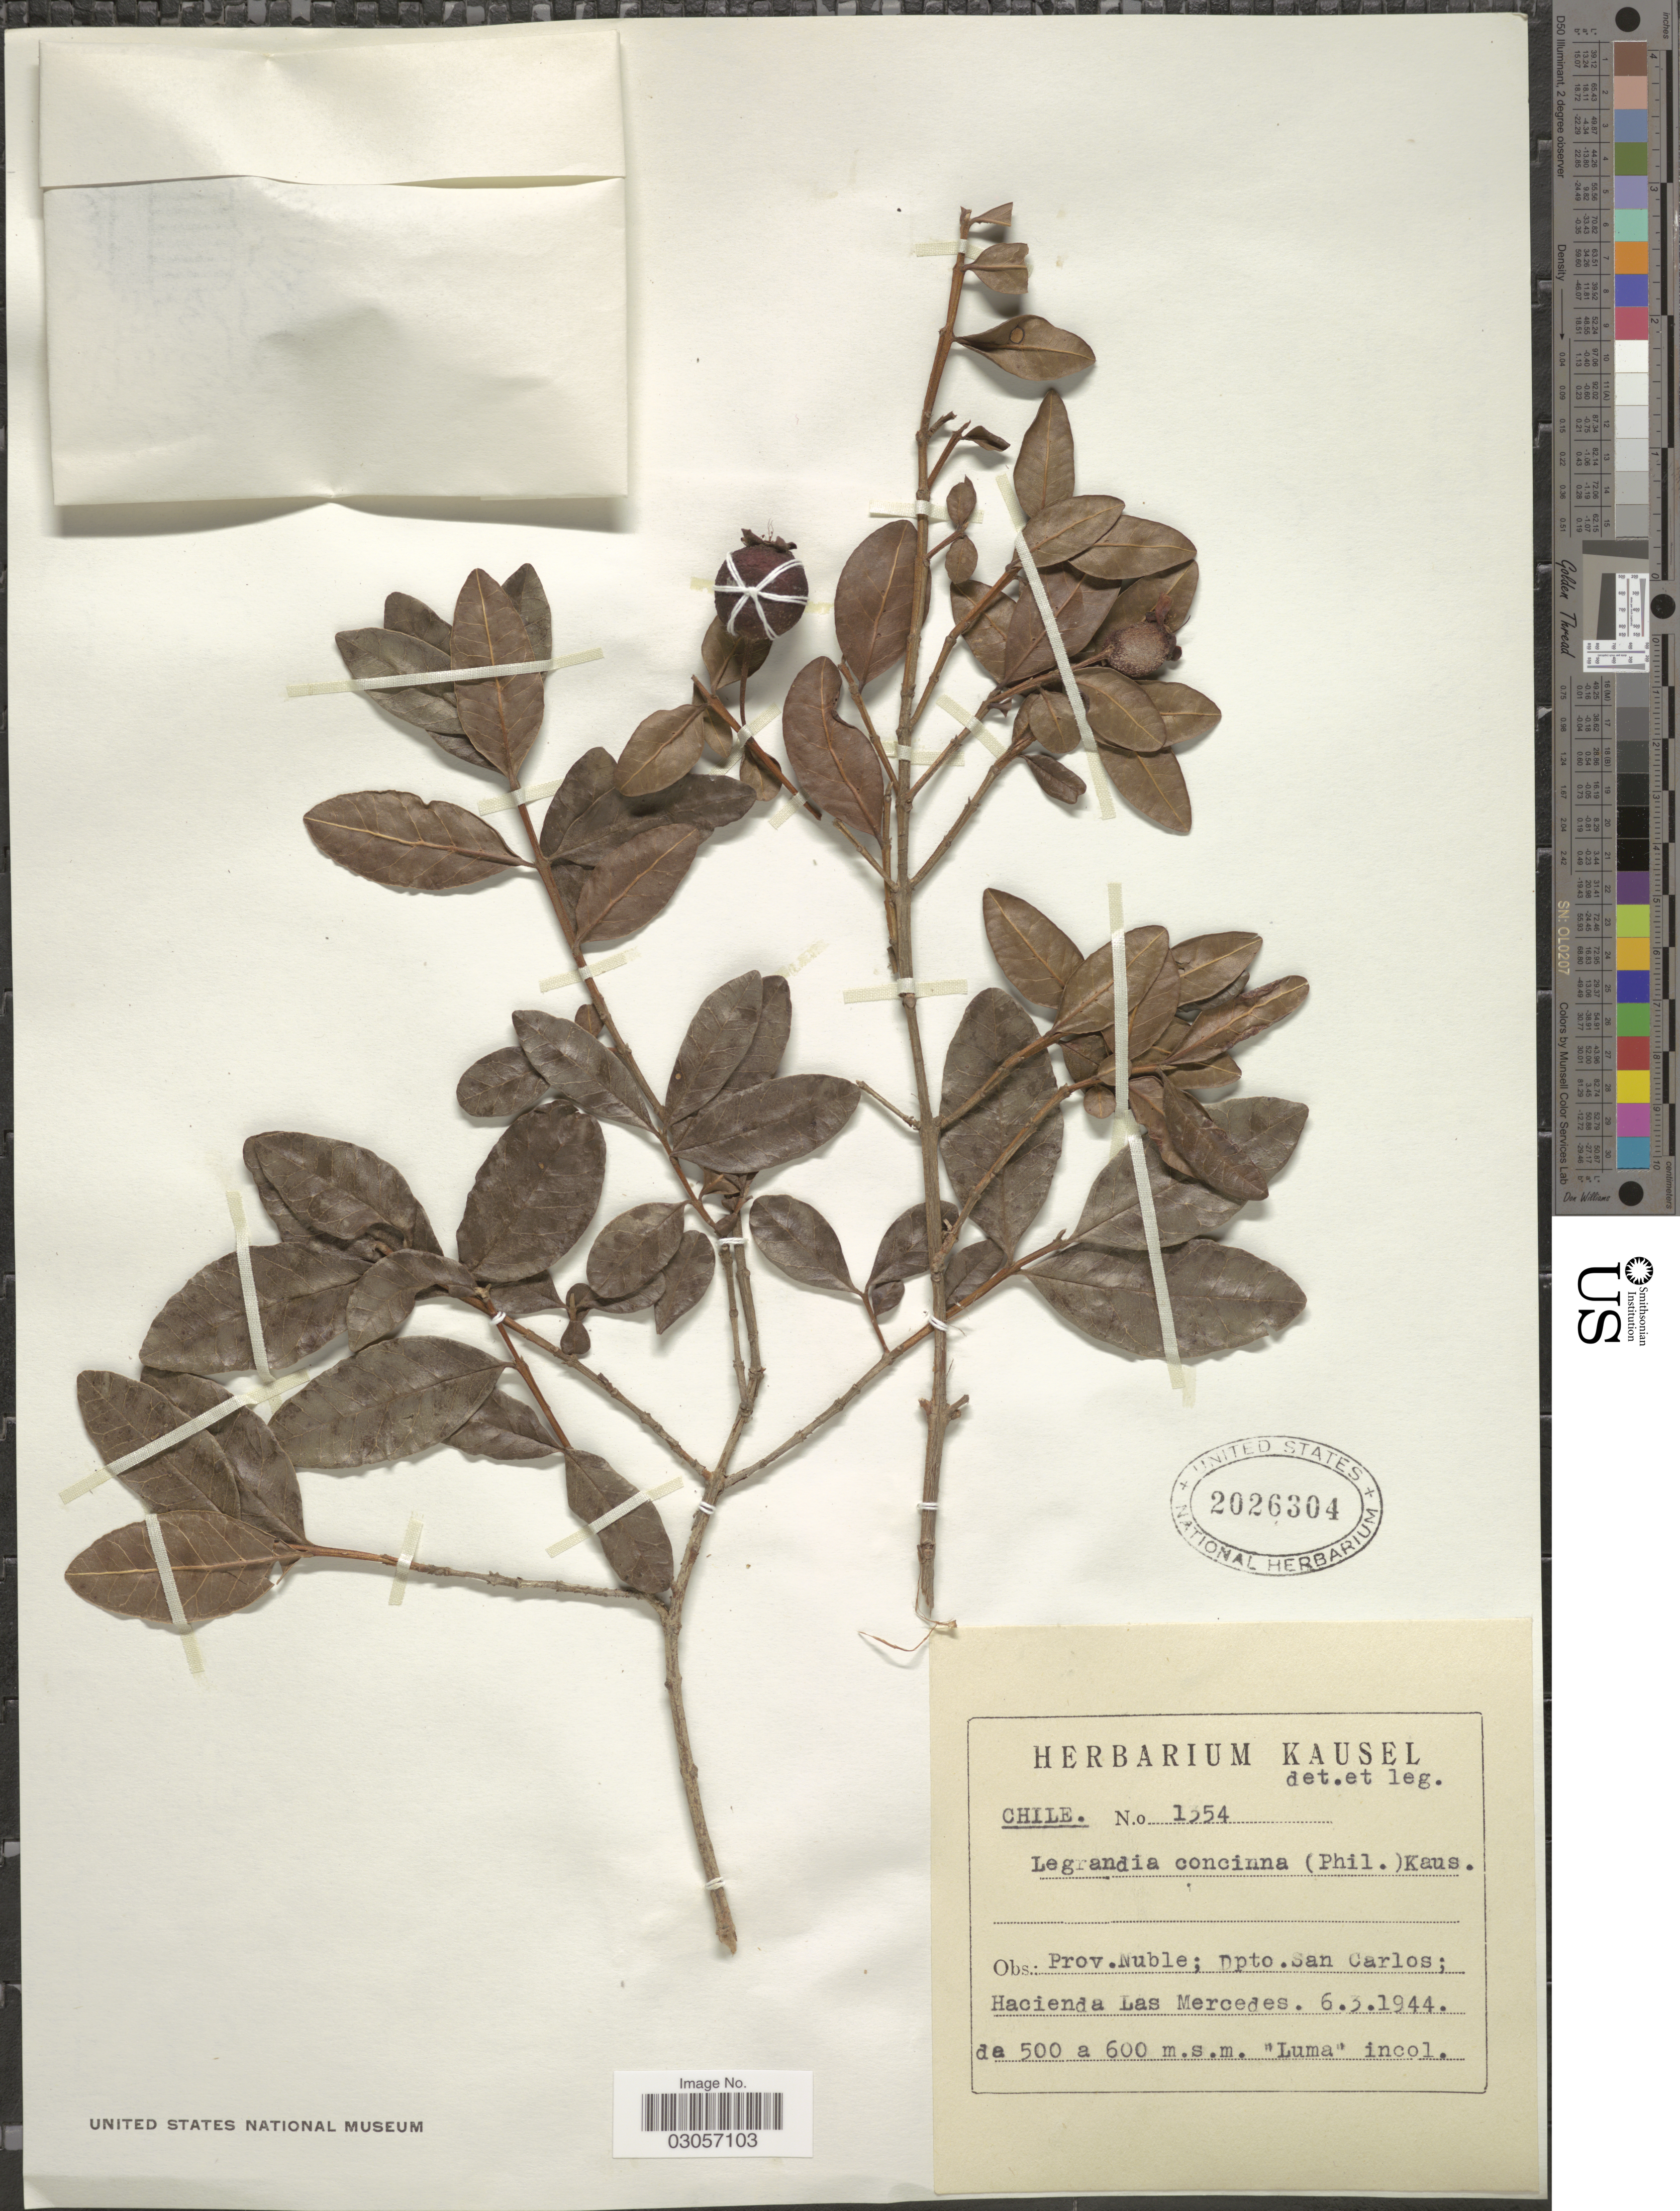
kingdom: Plantae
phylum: Tracheophyta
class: Magnoliopsida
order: Myrtales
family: Myrtaceae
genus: Legrandia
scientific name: Legrandia concinna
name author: (Phil.) Kausel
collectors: Ex herb. Kausel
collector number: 1354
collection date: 1944-03-06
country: Chile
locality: Prov. Nuble; Dpto. San Carlos; Hacienda Las Mercedes.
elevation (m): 500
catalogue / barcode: US 2026304